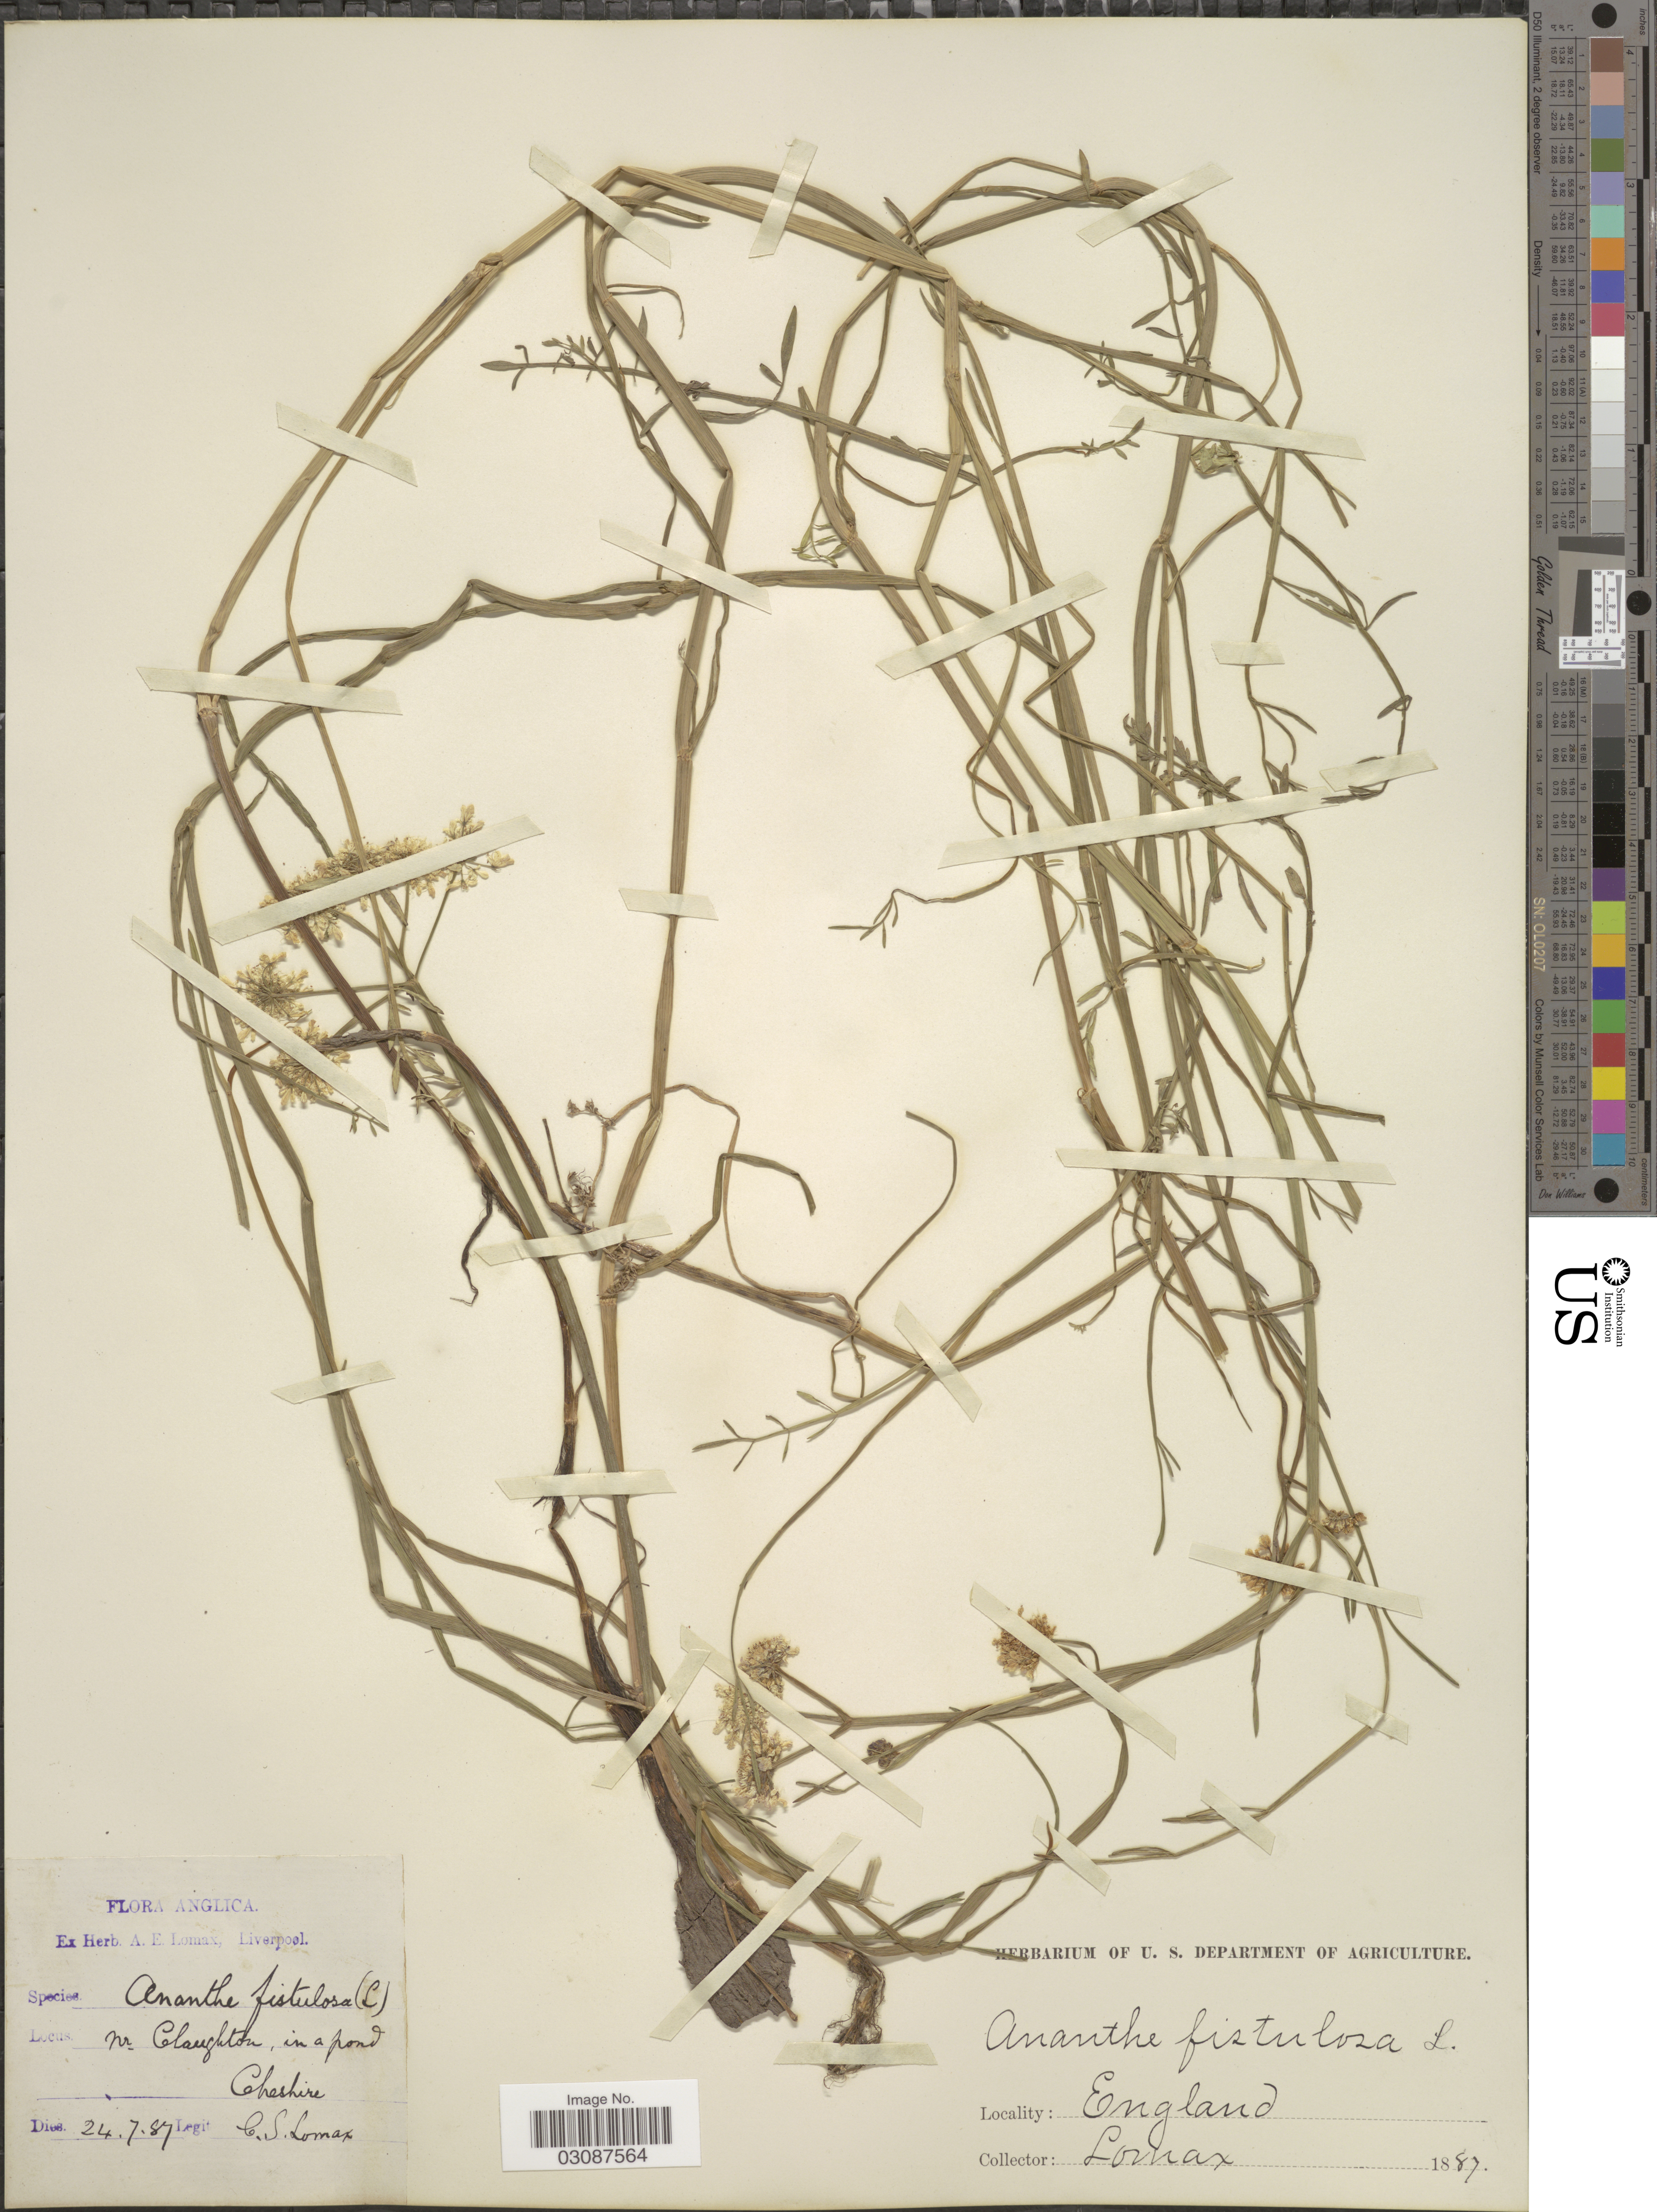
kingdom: Plantae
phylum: Tracheophyta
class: Magnoliopsida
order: Apiales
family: Apiaceae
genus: Oenanthe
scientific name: Oenanthe fistulosa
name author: L.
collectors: C. Lomax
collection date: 1887-07-24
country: United Kingdom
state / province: England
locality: Anglica. Nr Claughton, in a pond Cheshire.